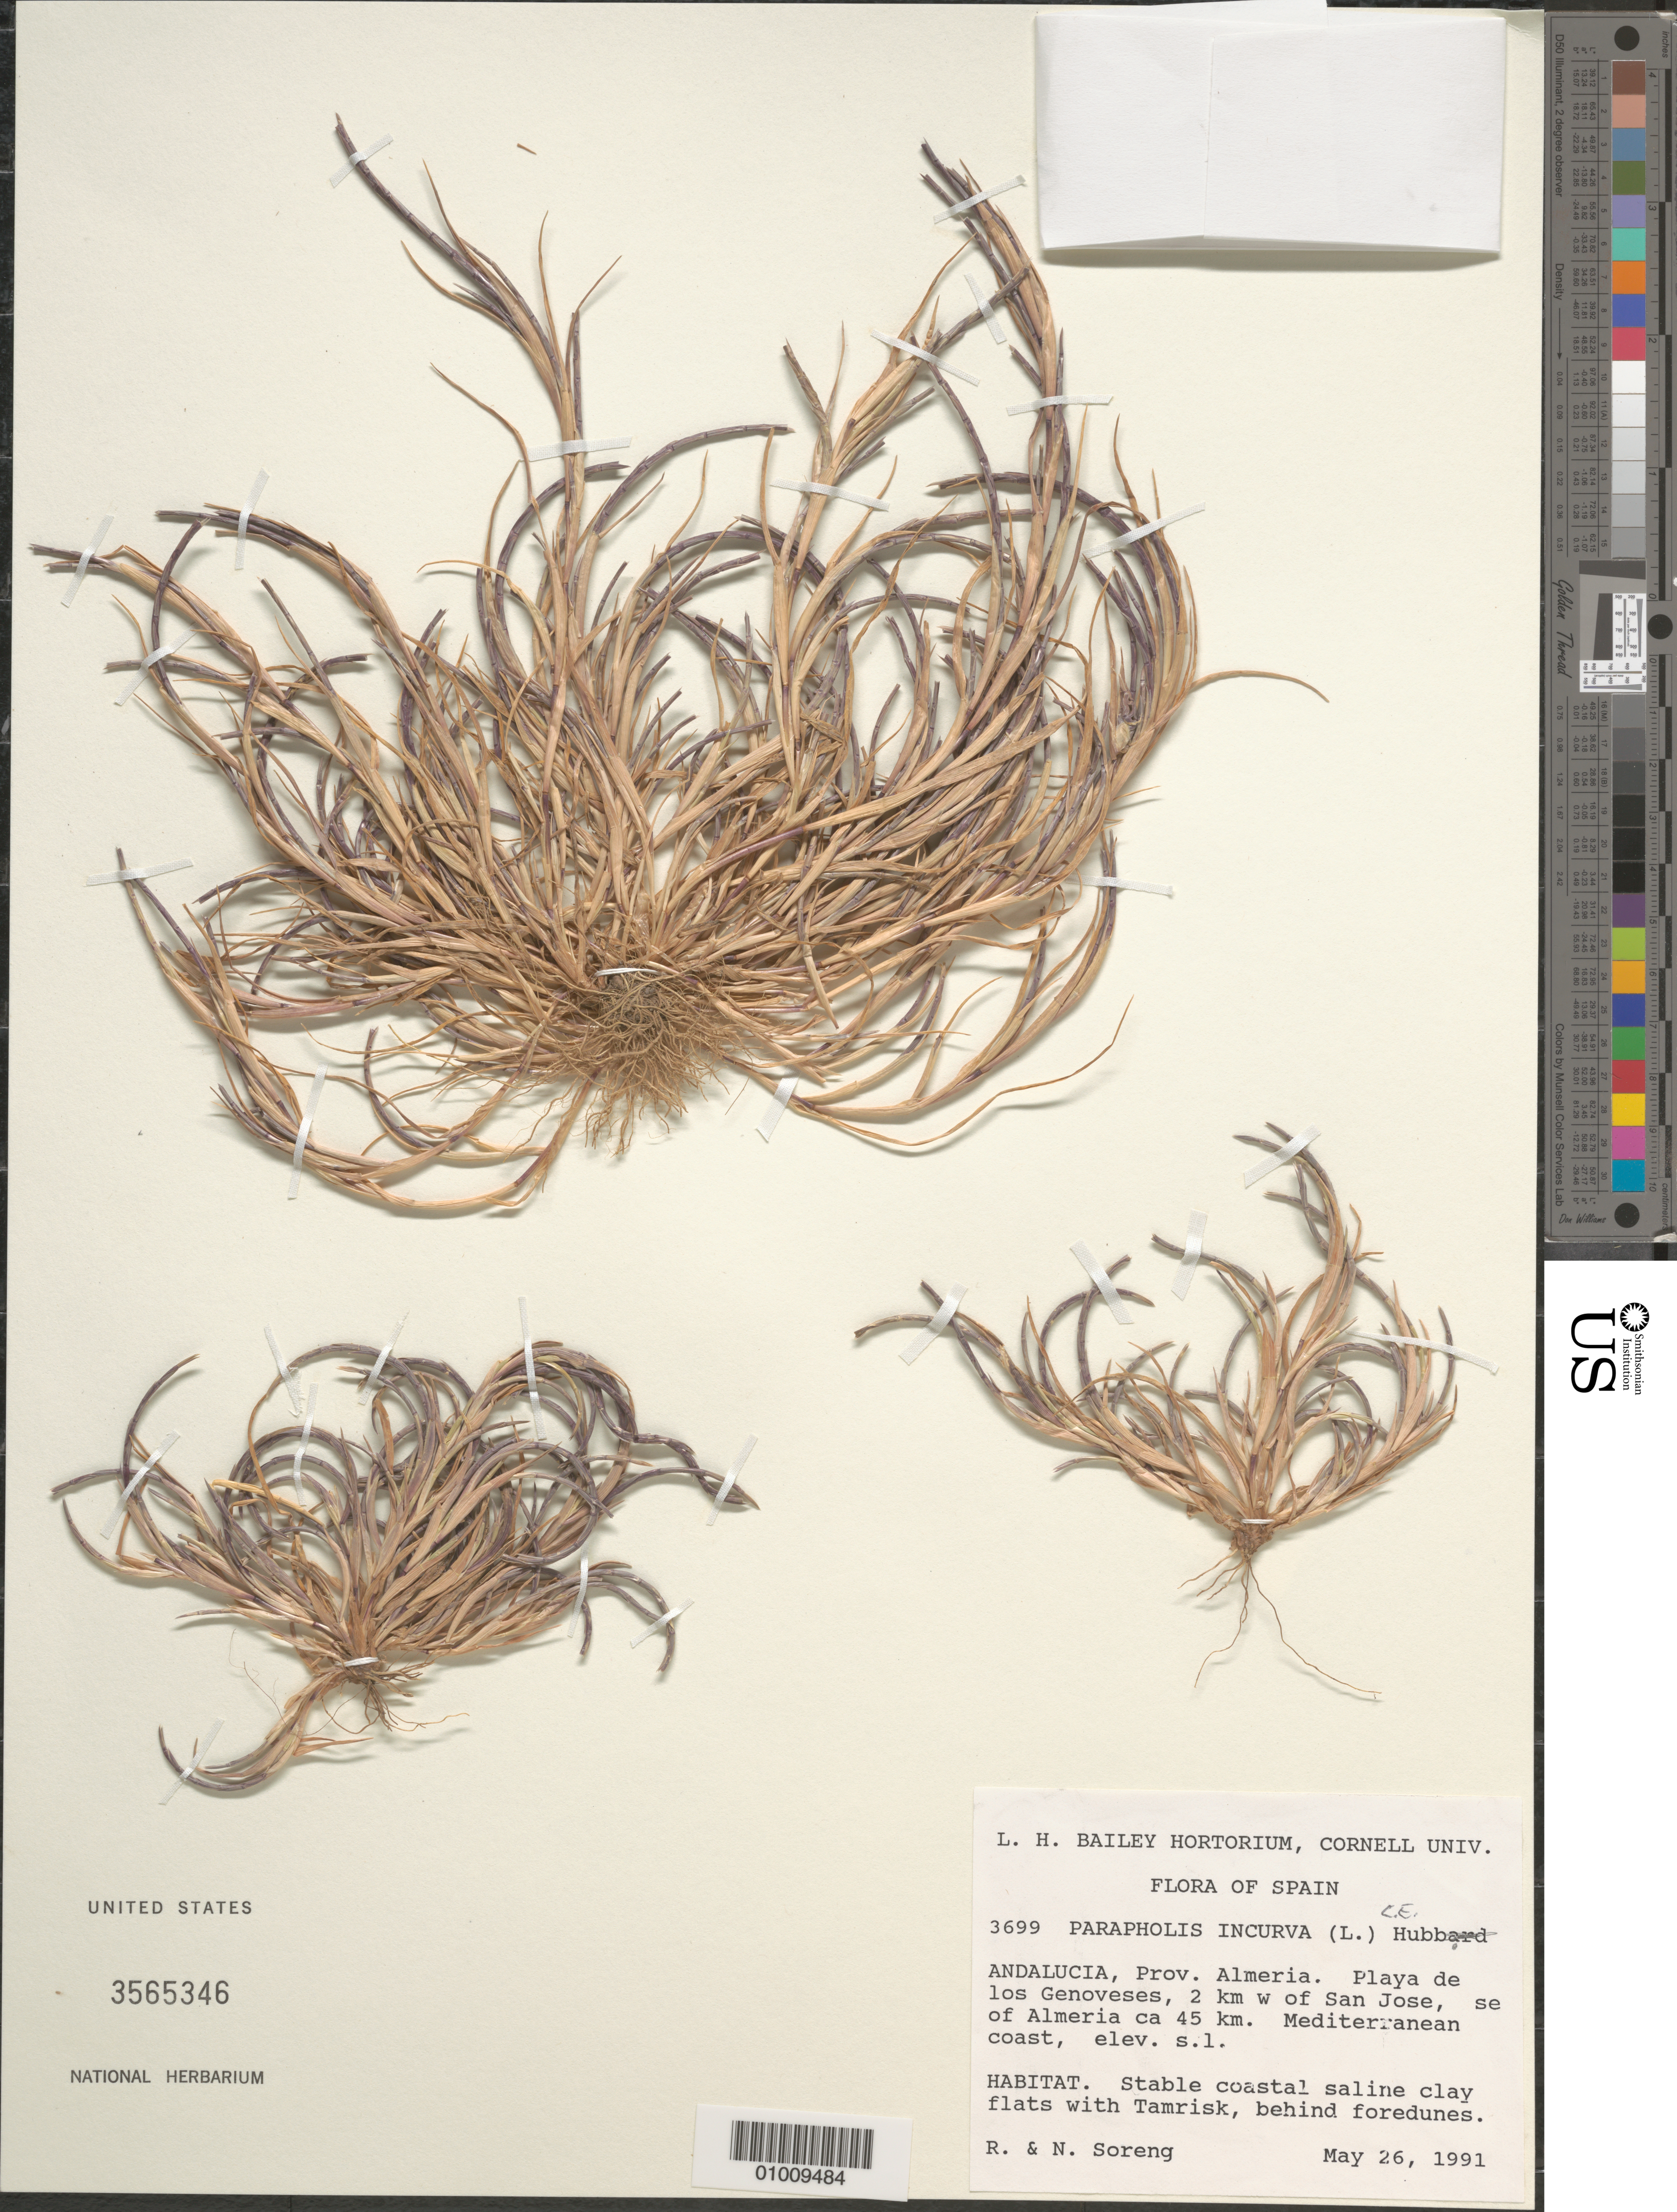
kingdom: Plantae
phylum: Tracheophyta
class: Liliopsida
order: Poales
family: Poaceae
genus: Parapholis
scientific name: Parapholis incurva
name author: (L.) C.E. Hubb.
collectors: R. J. Soreng & N. L. Soreng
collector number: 3699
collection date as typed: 26 May 1991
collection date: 1991-05-26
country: Spain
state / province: Andalucia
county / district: Almeria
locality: Playa de los Genoveses, 2 km W of San Jose, SE of Almeria ca 45 km Mediterranean coast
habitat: Stable coastal saline clay flats with Tamrisk, behind foredunes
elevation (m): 1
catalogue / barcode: US 3565346